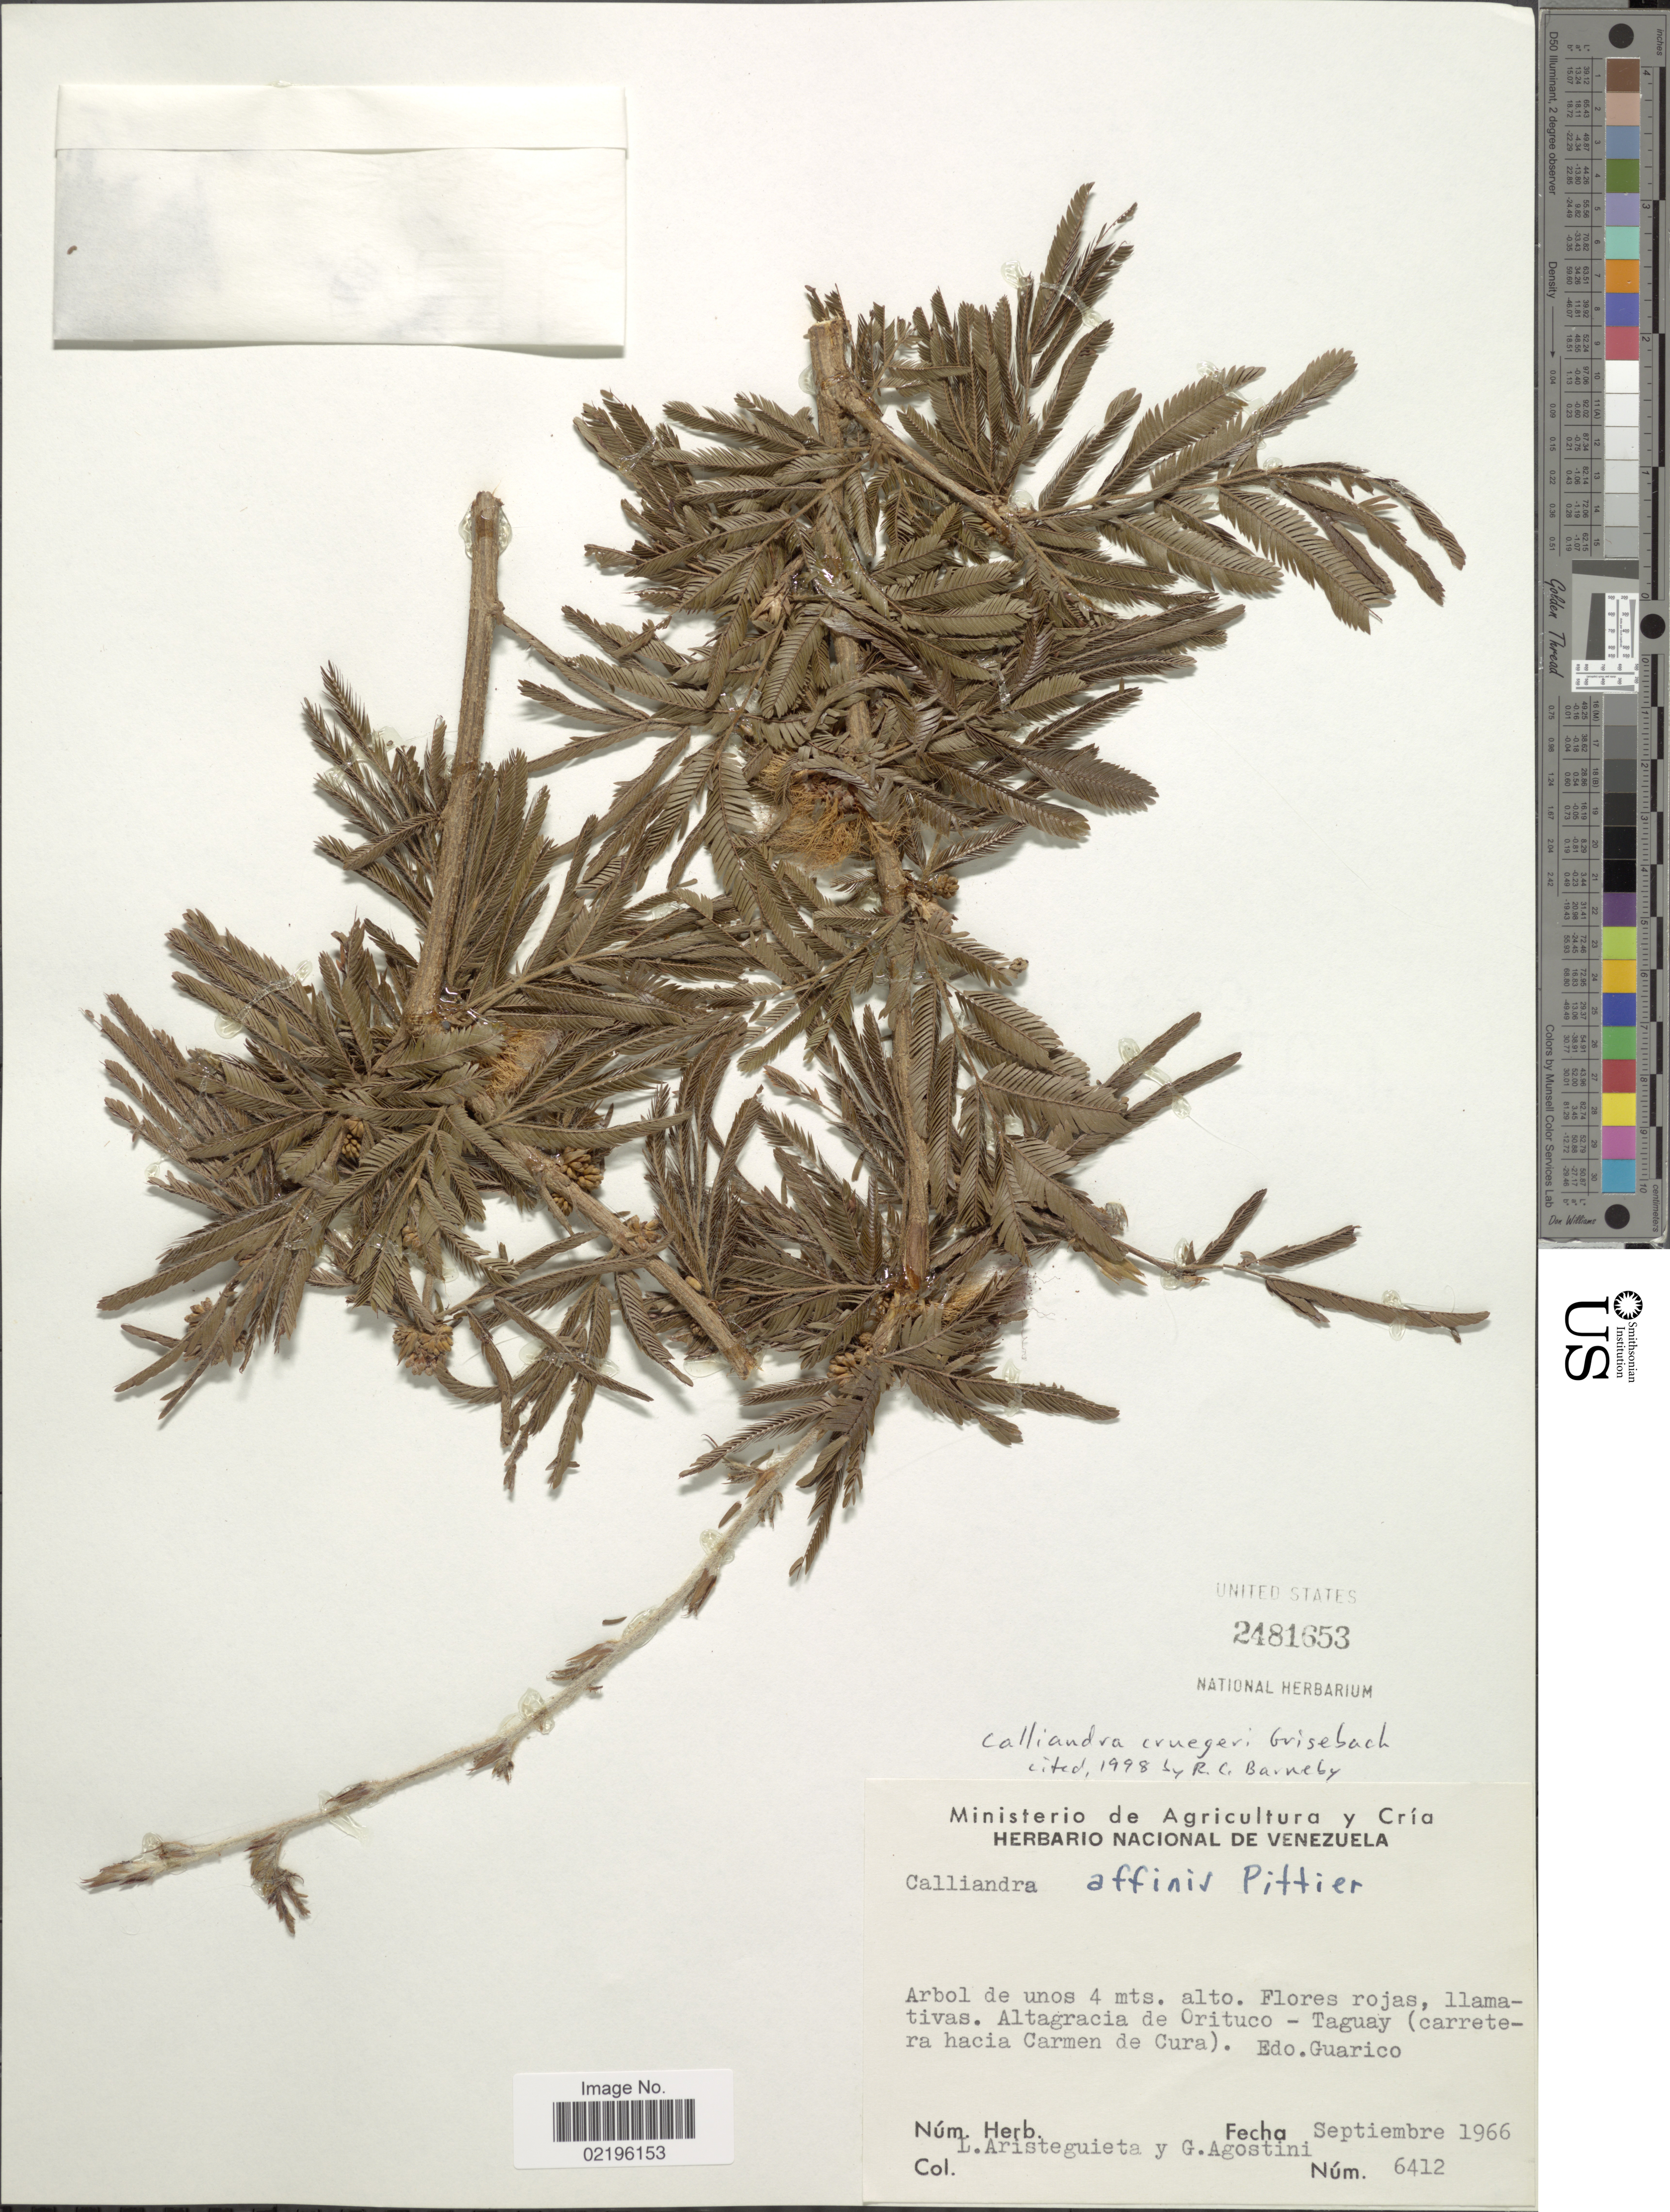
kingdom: Plantae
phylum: Tracheophyta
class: Magnoliopsida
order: Fabales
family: Fabaceae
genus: Calliandra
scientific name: Calliandra cruegeri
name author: Griseb.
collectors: L. Aristeguieta & G. Agostini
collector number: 6412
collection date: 1966-09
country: Venezuela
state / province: Guárico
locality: Altagracia de Orituco - Taguay (carretera hacia Carmen de Cura). Edo. Guarico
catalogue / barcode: US 2481653